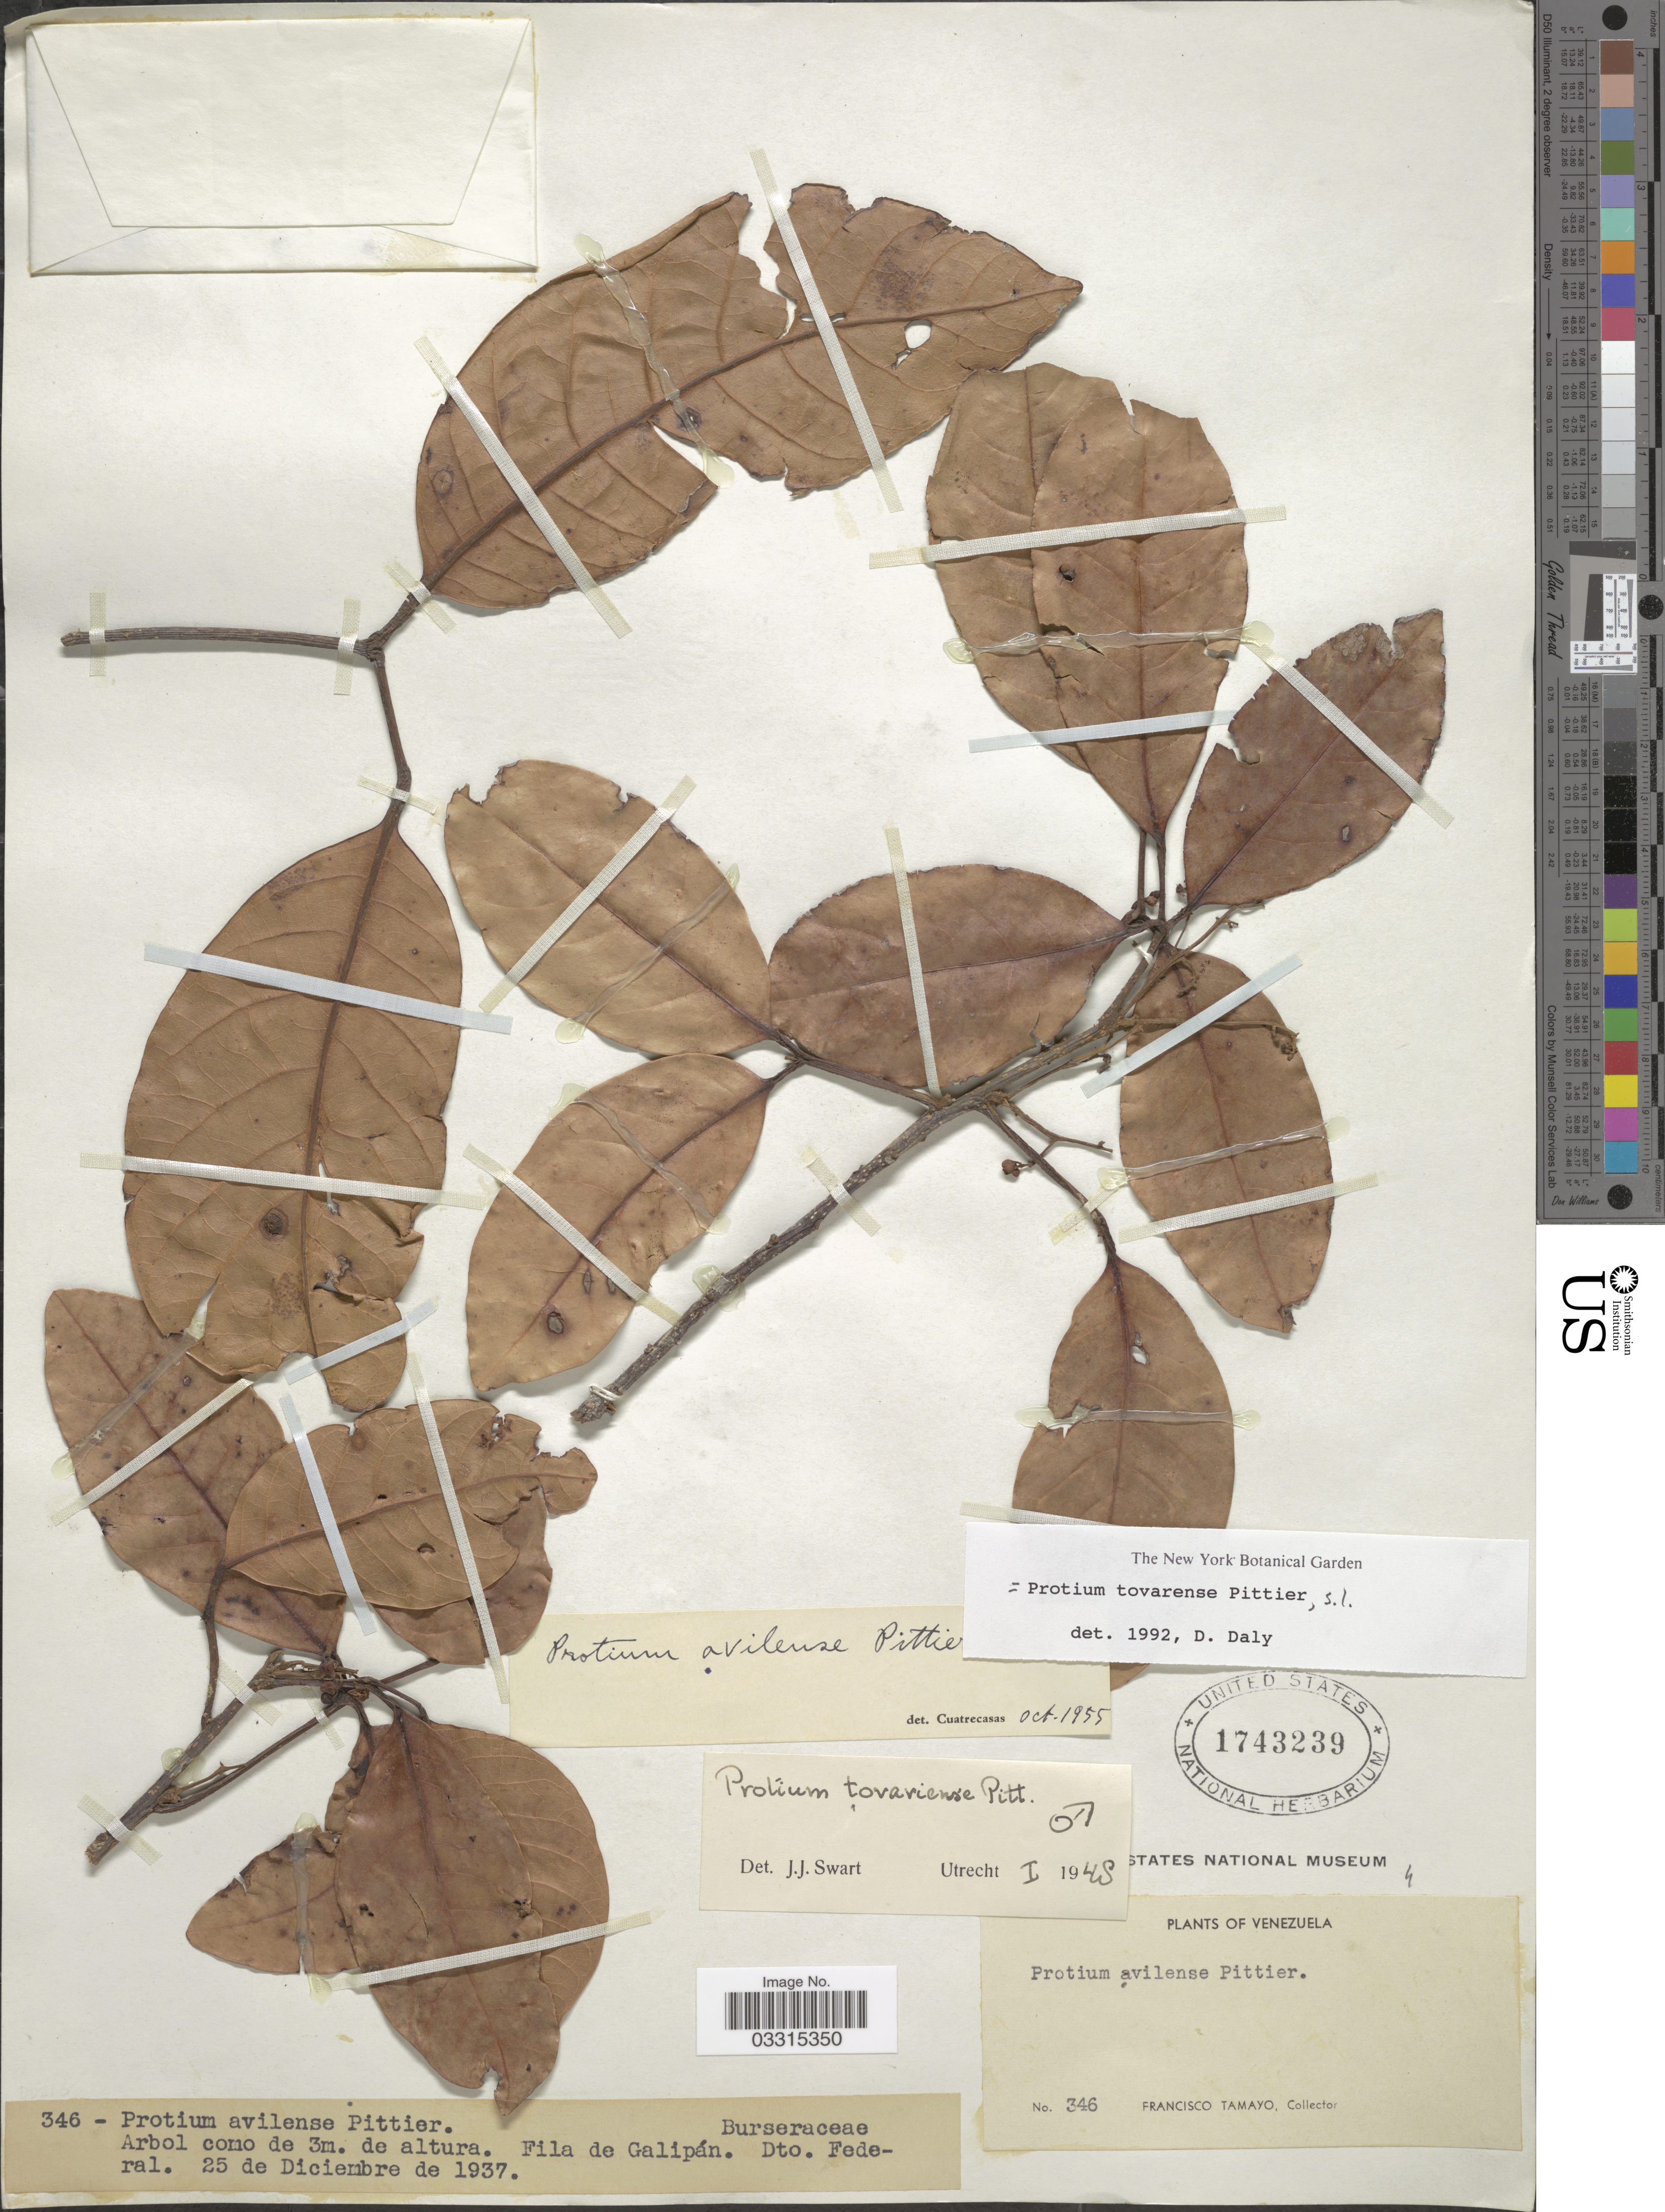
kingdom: Plantae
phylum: Tracheophyta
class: Magnoliopsida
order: Sapindales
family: Burseraceae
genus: Protium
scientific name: Protium tovarense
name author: Pittier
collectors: F. Tamayo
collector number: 346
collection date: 1937-12-25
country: Venezuela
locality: Fila de Galipán. Dto. Federal.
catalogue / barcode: US 1743239